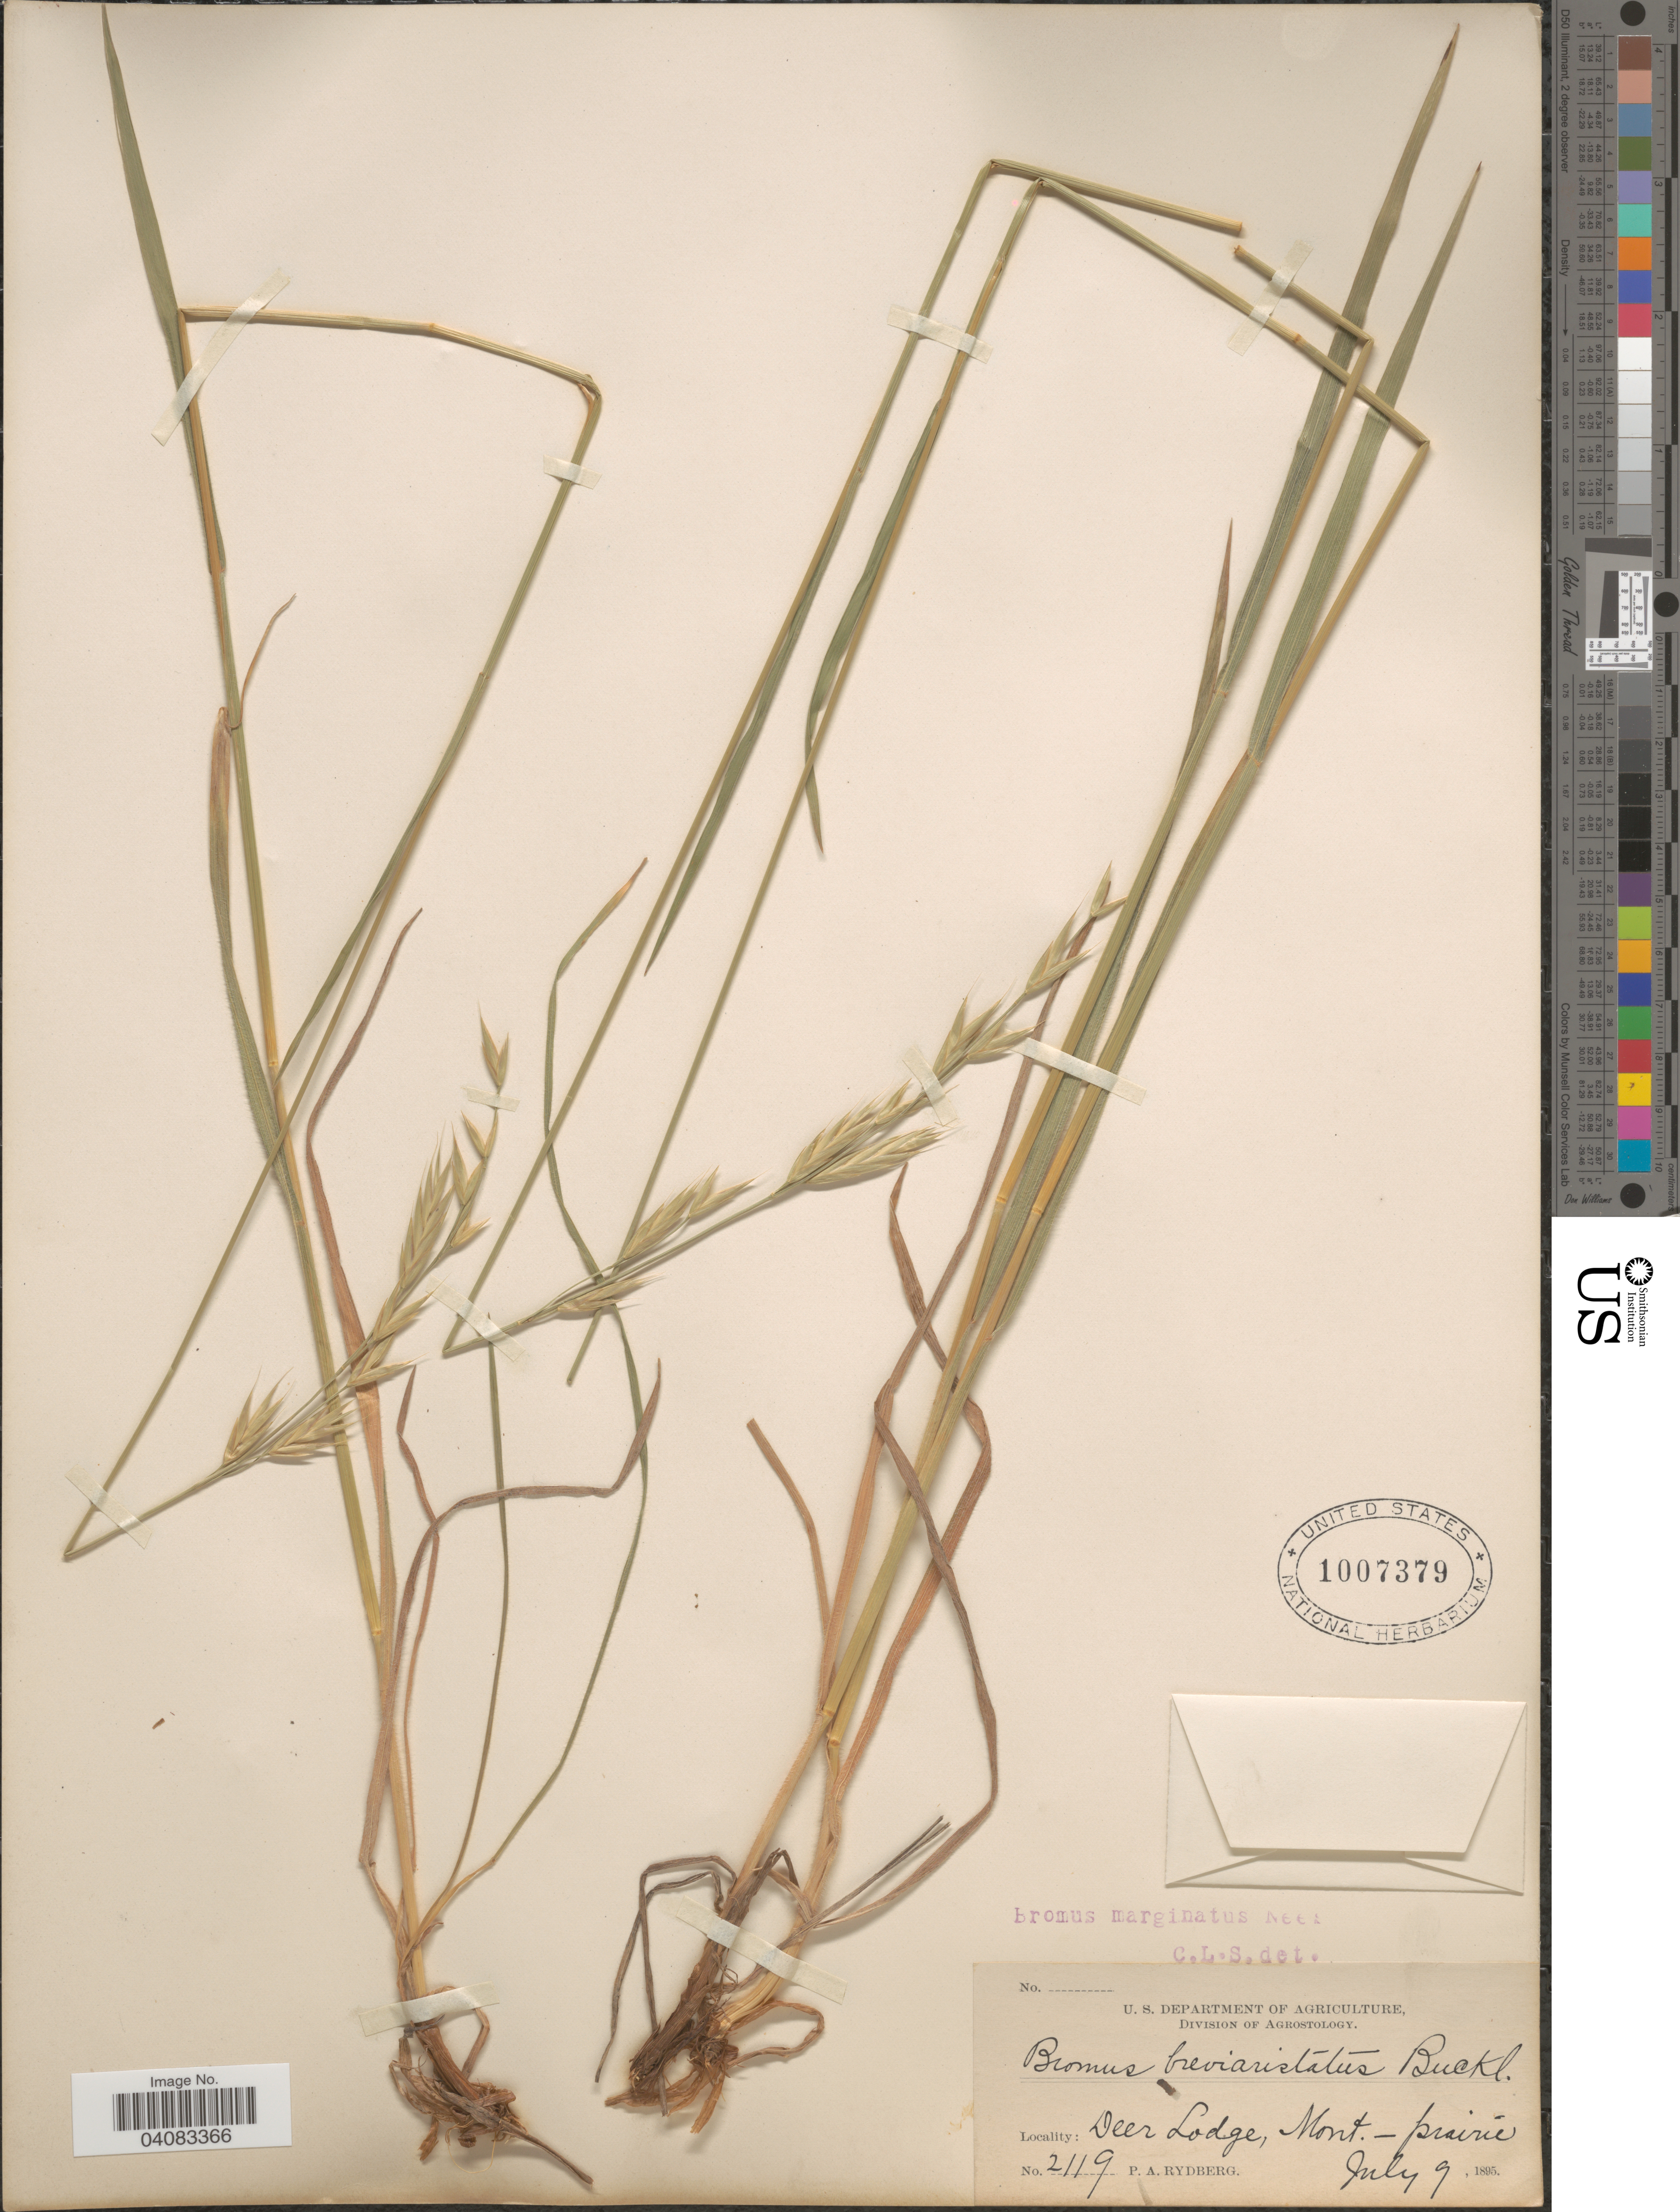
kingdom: Plantae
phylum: Tracheophyta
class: Liliopsida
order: Poales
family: Poaceae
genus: Bromus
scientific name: Bromus marginatus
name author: Nees ex Steud.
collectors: P. A. Rydberg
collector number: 2119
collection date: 1895-07-09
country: United States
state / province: Montana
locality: Deer Lodge, prairie.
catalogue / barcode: US 1007379